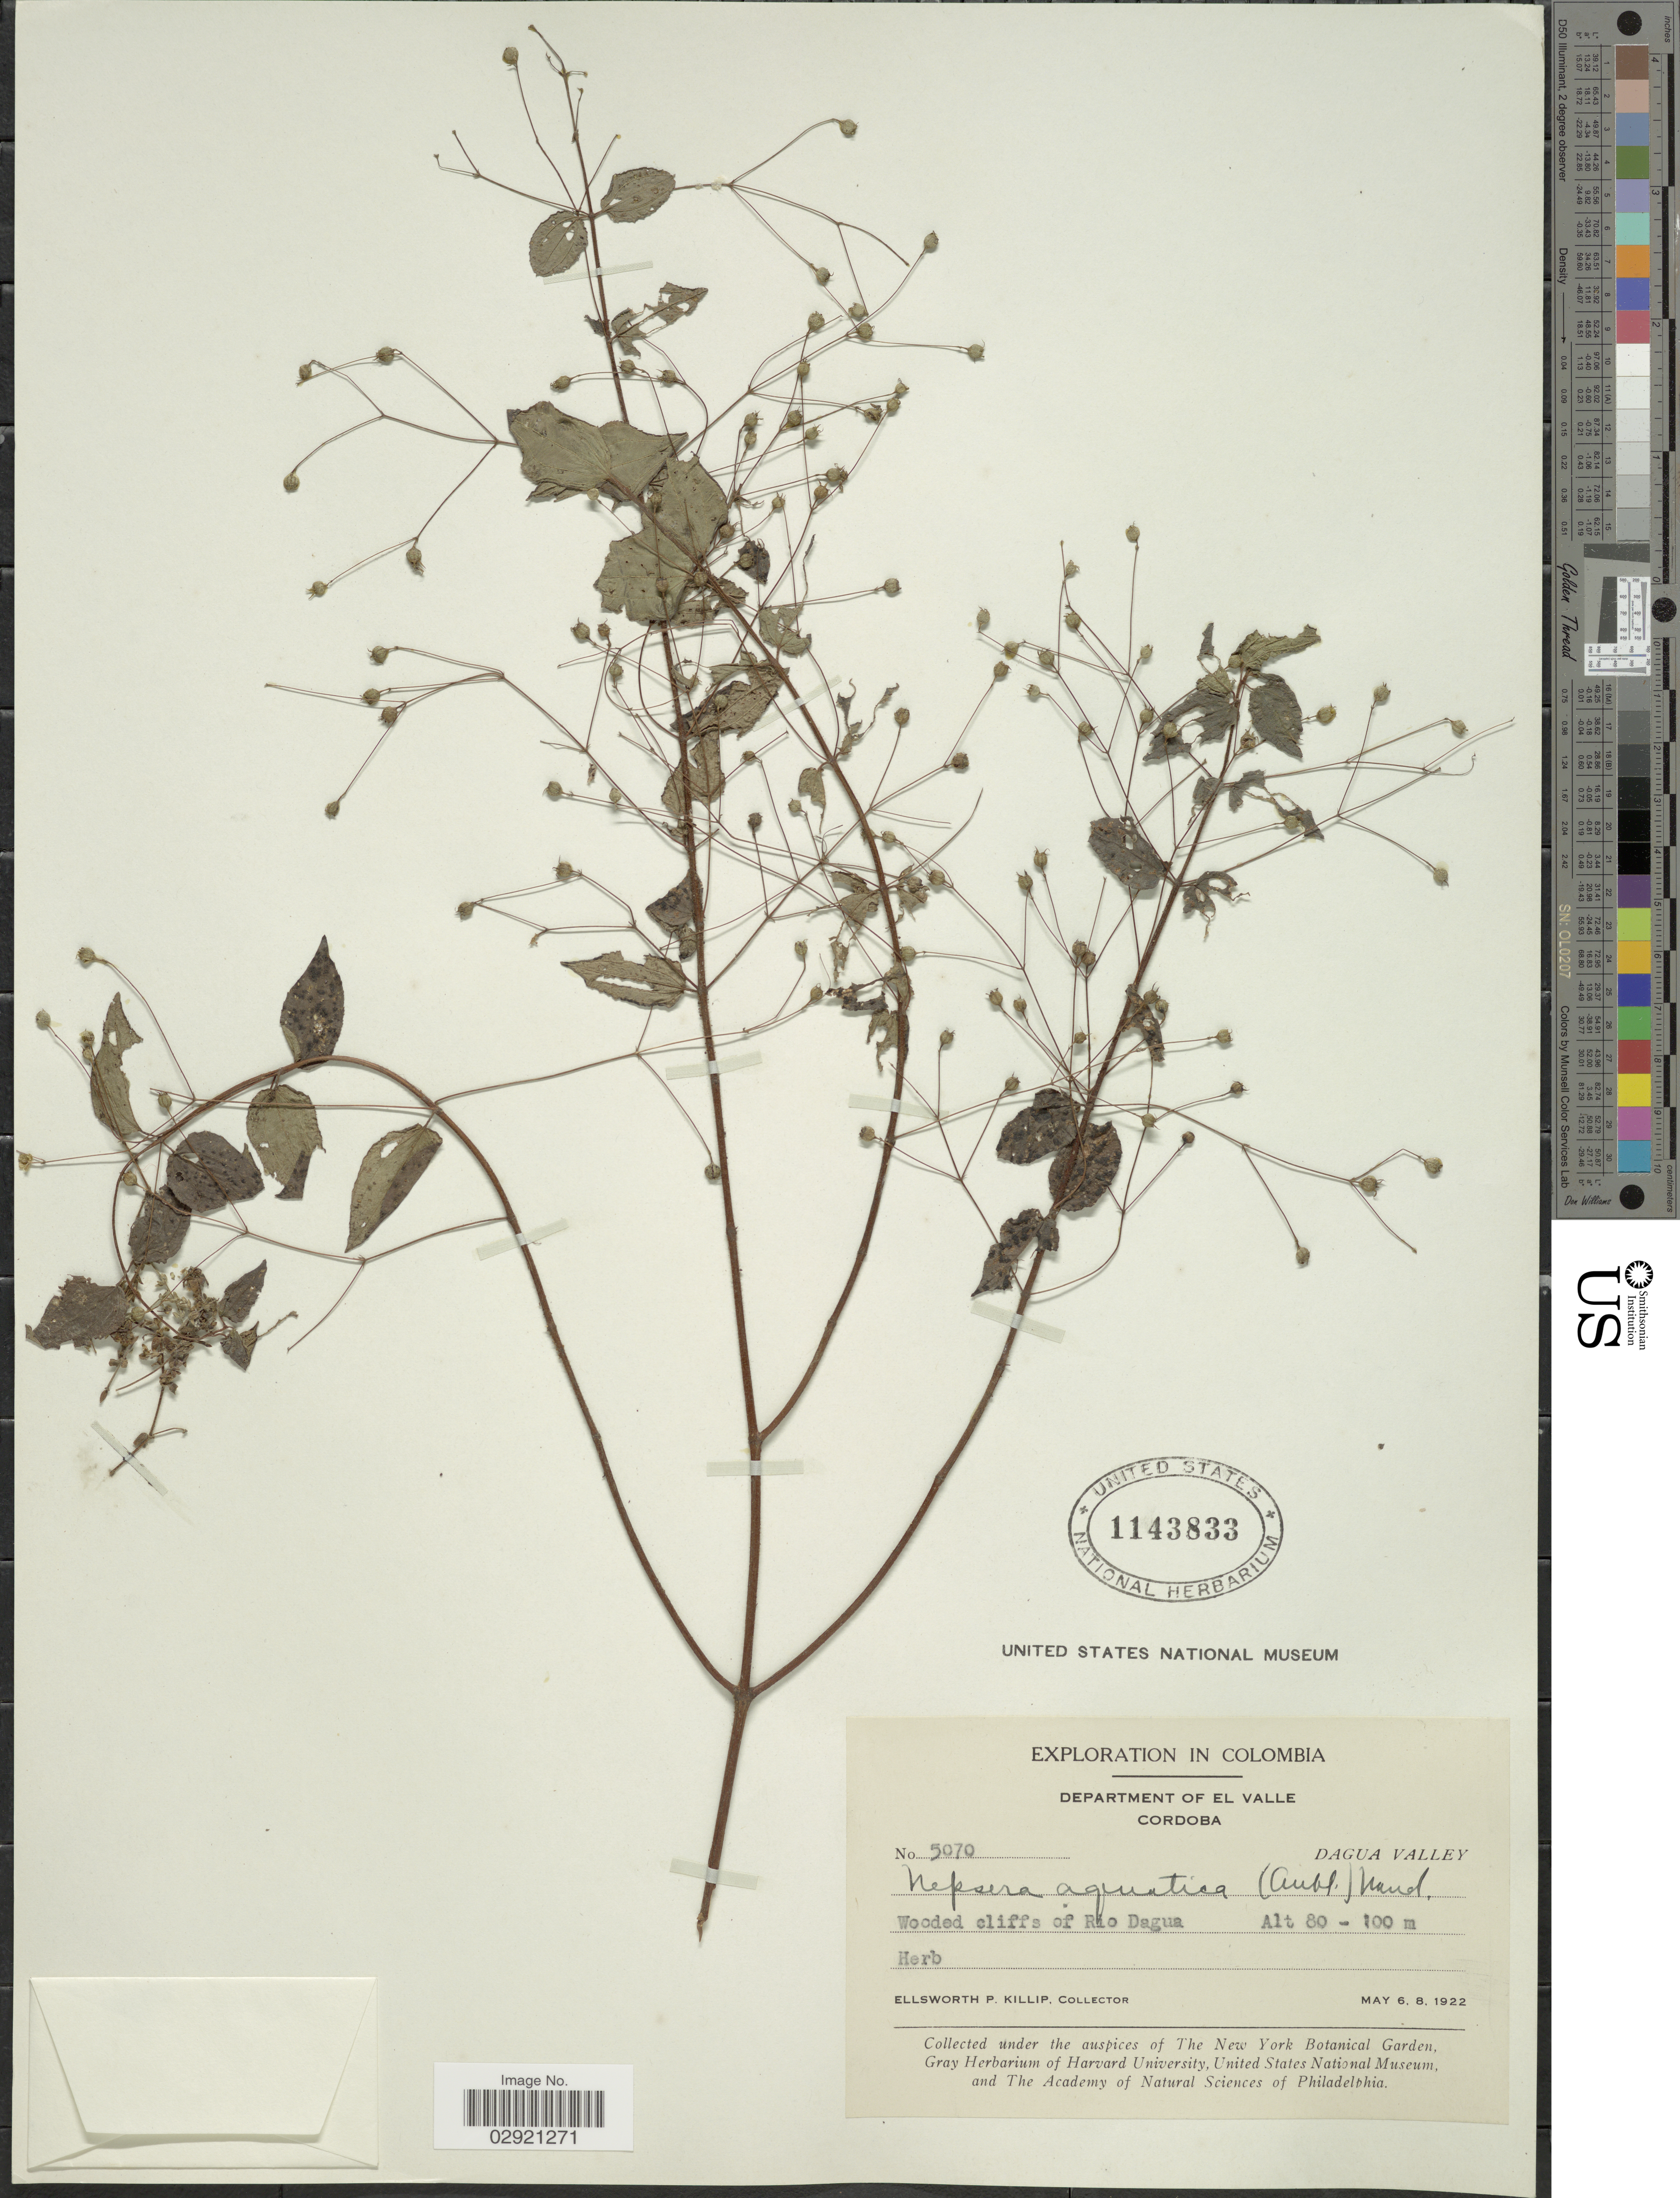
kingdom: Plantae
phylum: Tracheophyta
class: Magnoliopsida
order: Myrtales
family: Melastomataceae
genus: Nepsera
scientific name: Nepsera aquatica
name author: (Aubl.) Naudin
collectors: E. P. Killip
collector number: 5070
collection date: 1922-05-06/1922-05-08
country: Colombia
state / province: Valle del Cauca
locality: Department of El Valle. Cordoba. Rio Dagua. Dagua Valley.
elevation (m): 80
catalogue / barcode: US 1143833